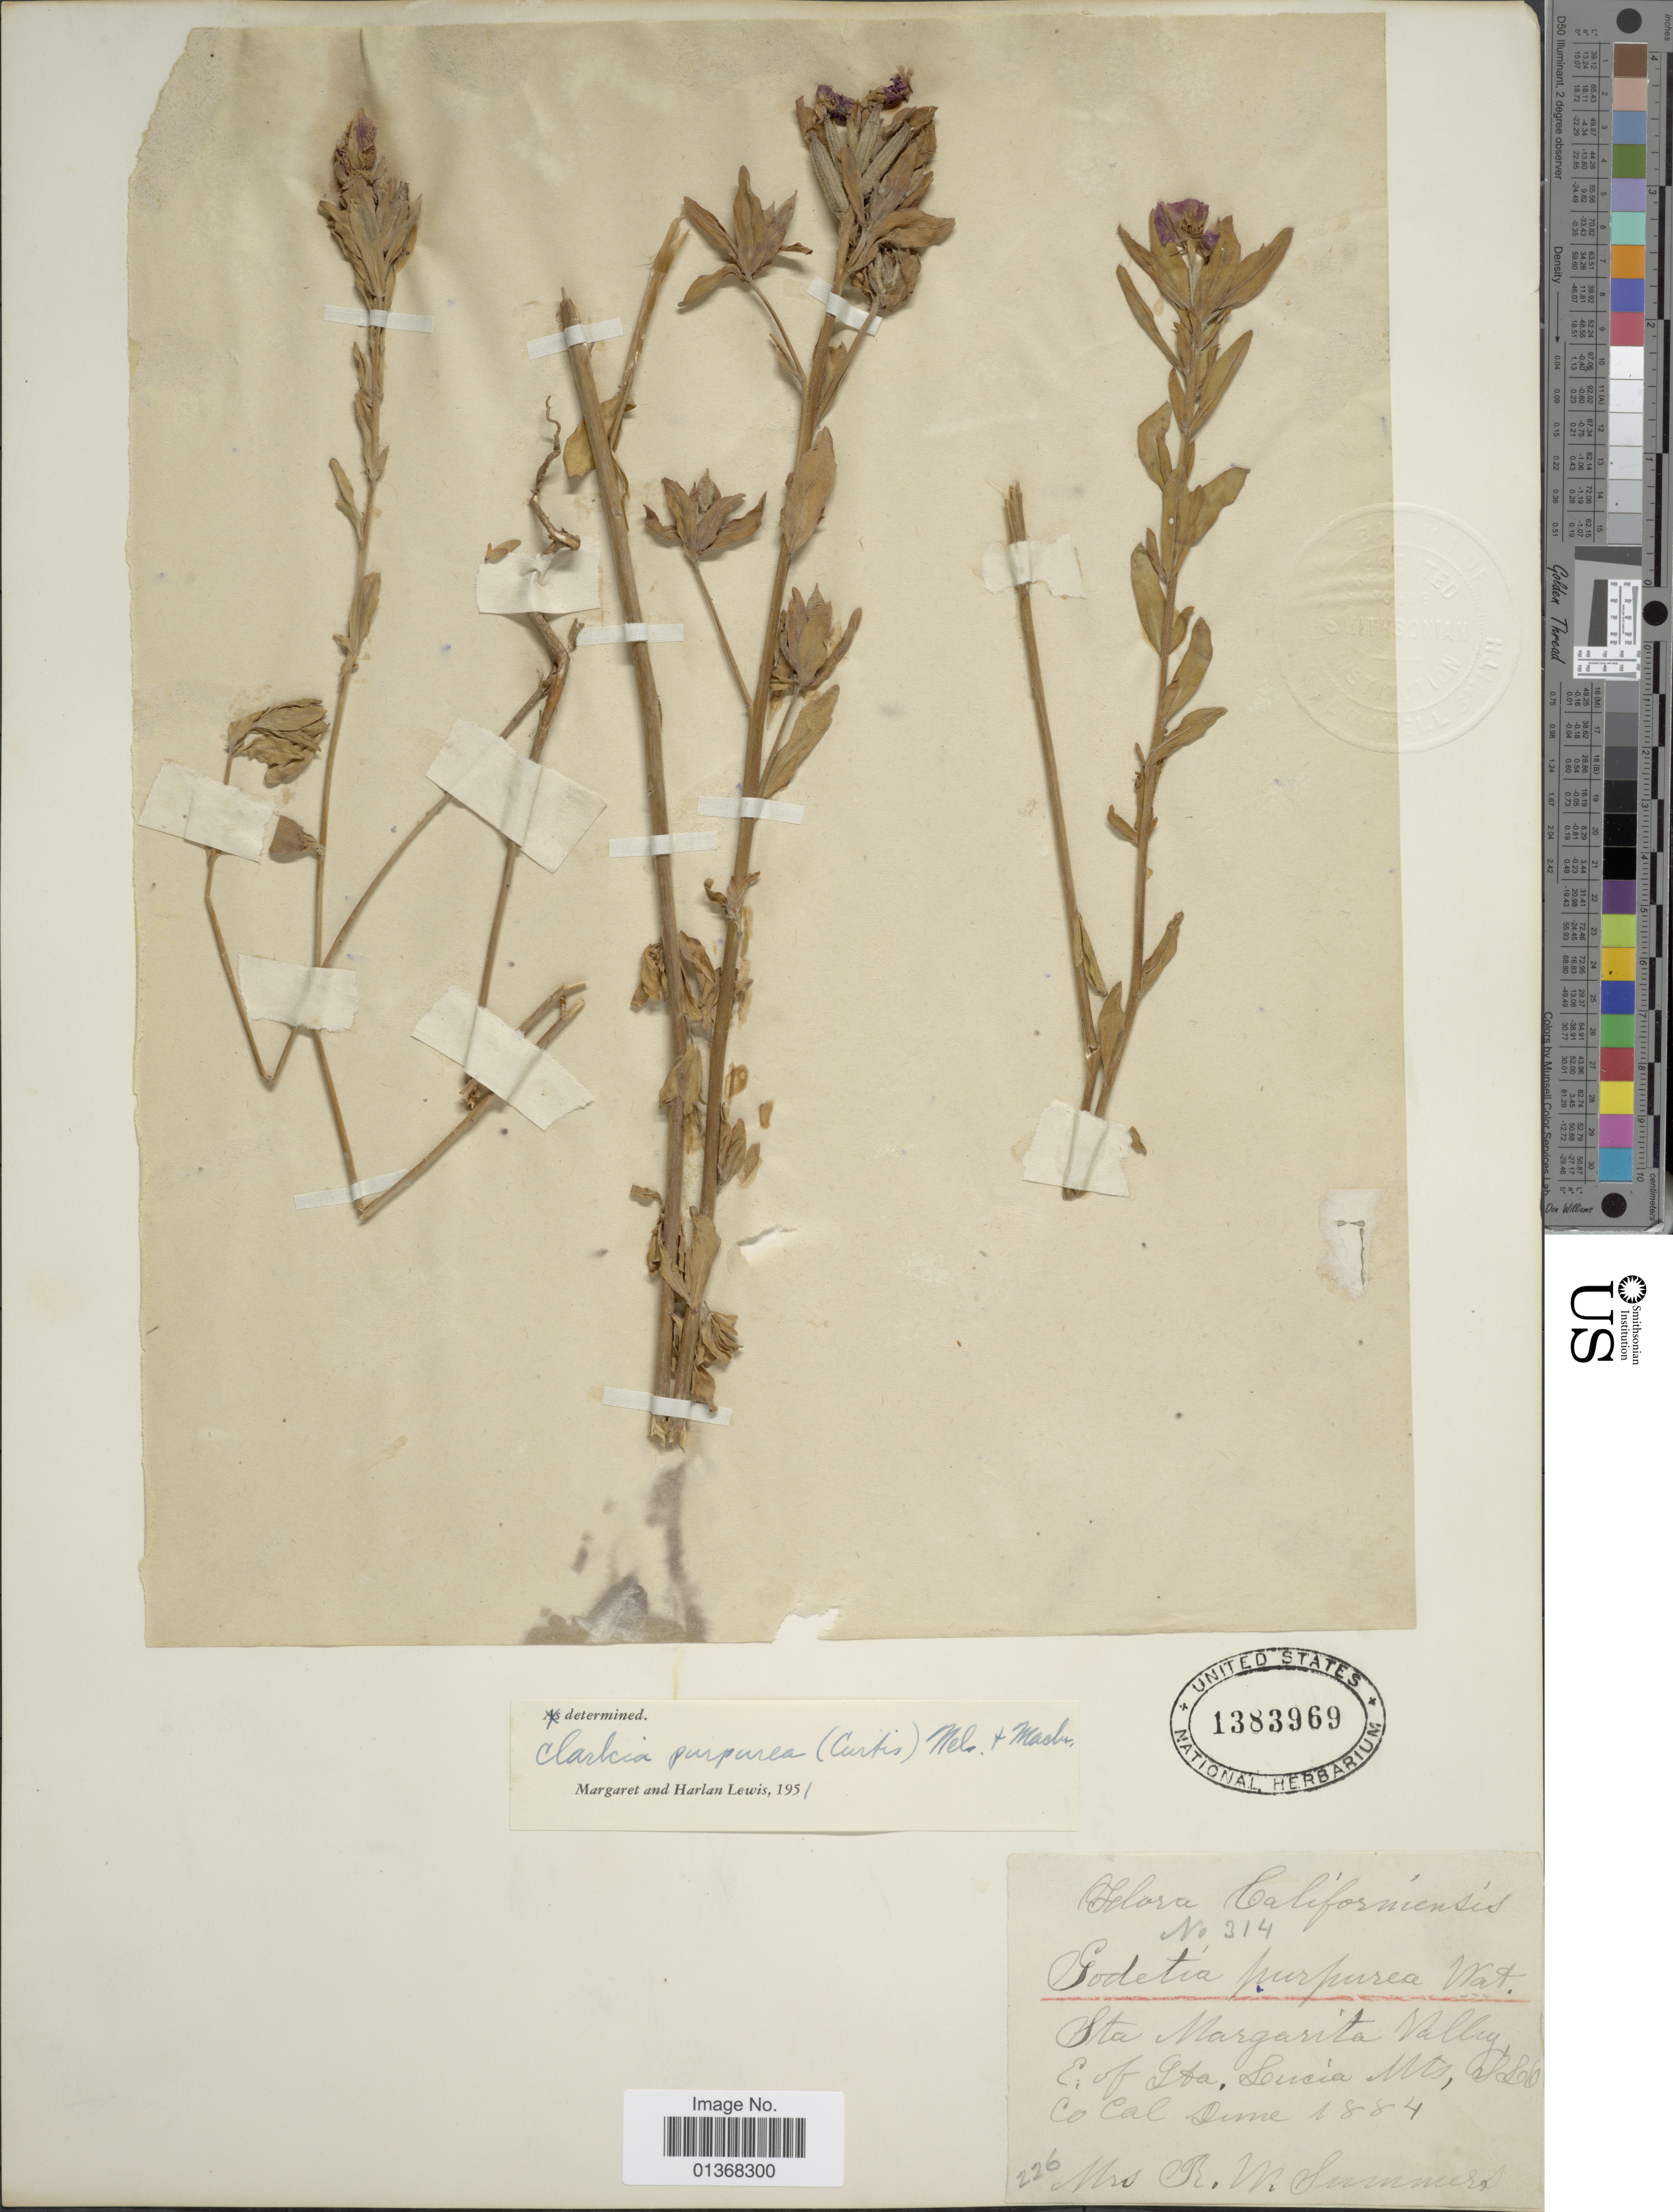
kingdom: Plantae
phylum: Tracheophyta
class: Magnoliopsida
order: Myrtales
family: Onagraceae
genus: Clarkia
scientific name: Clarkia purpurea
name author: (Curtis) A. Nelson & J.F. Macbr.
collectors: R. Summers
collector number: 314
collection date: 1884-06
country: United States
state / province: California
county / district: San Luis Obispo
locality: Sta Margarita Valley, E. of Sta. Lucia Mts, SLO Co.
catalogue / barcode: US 1383969